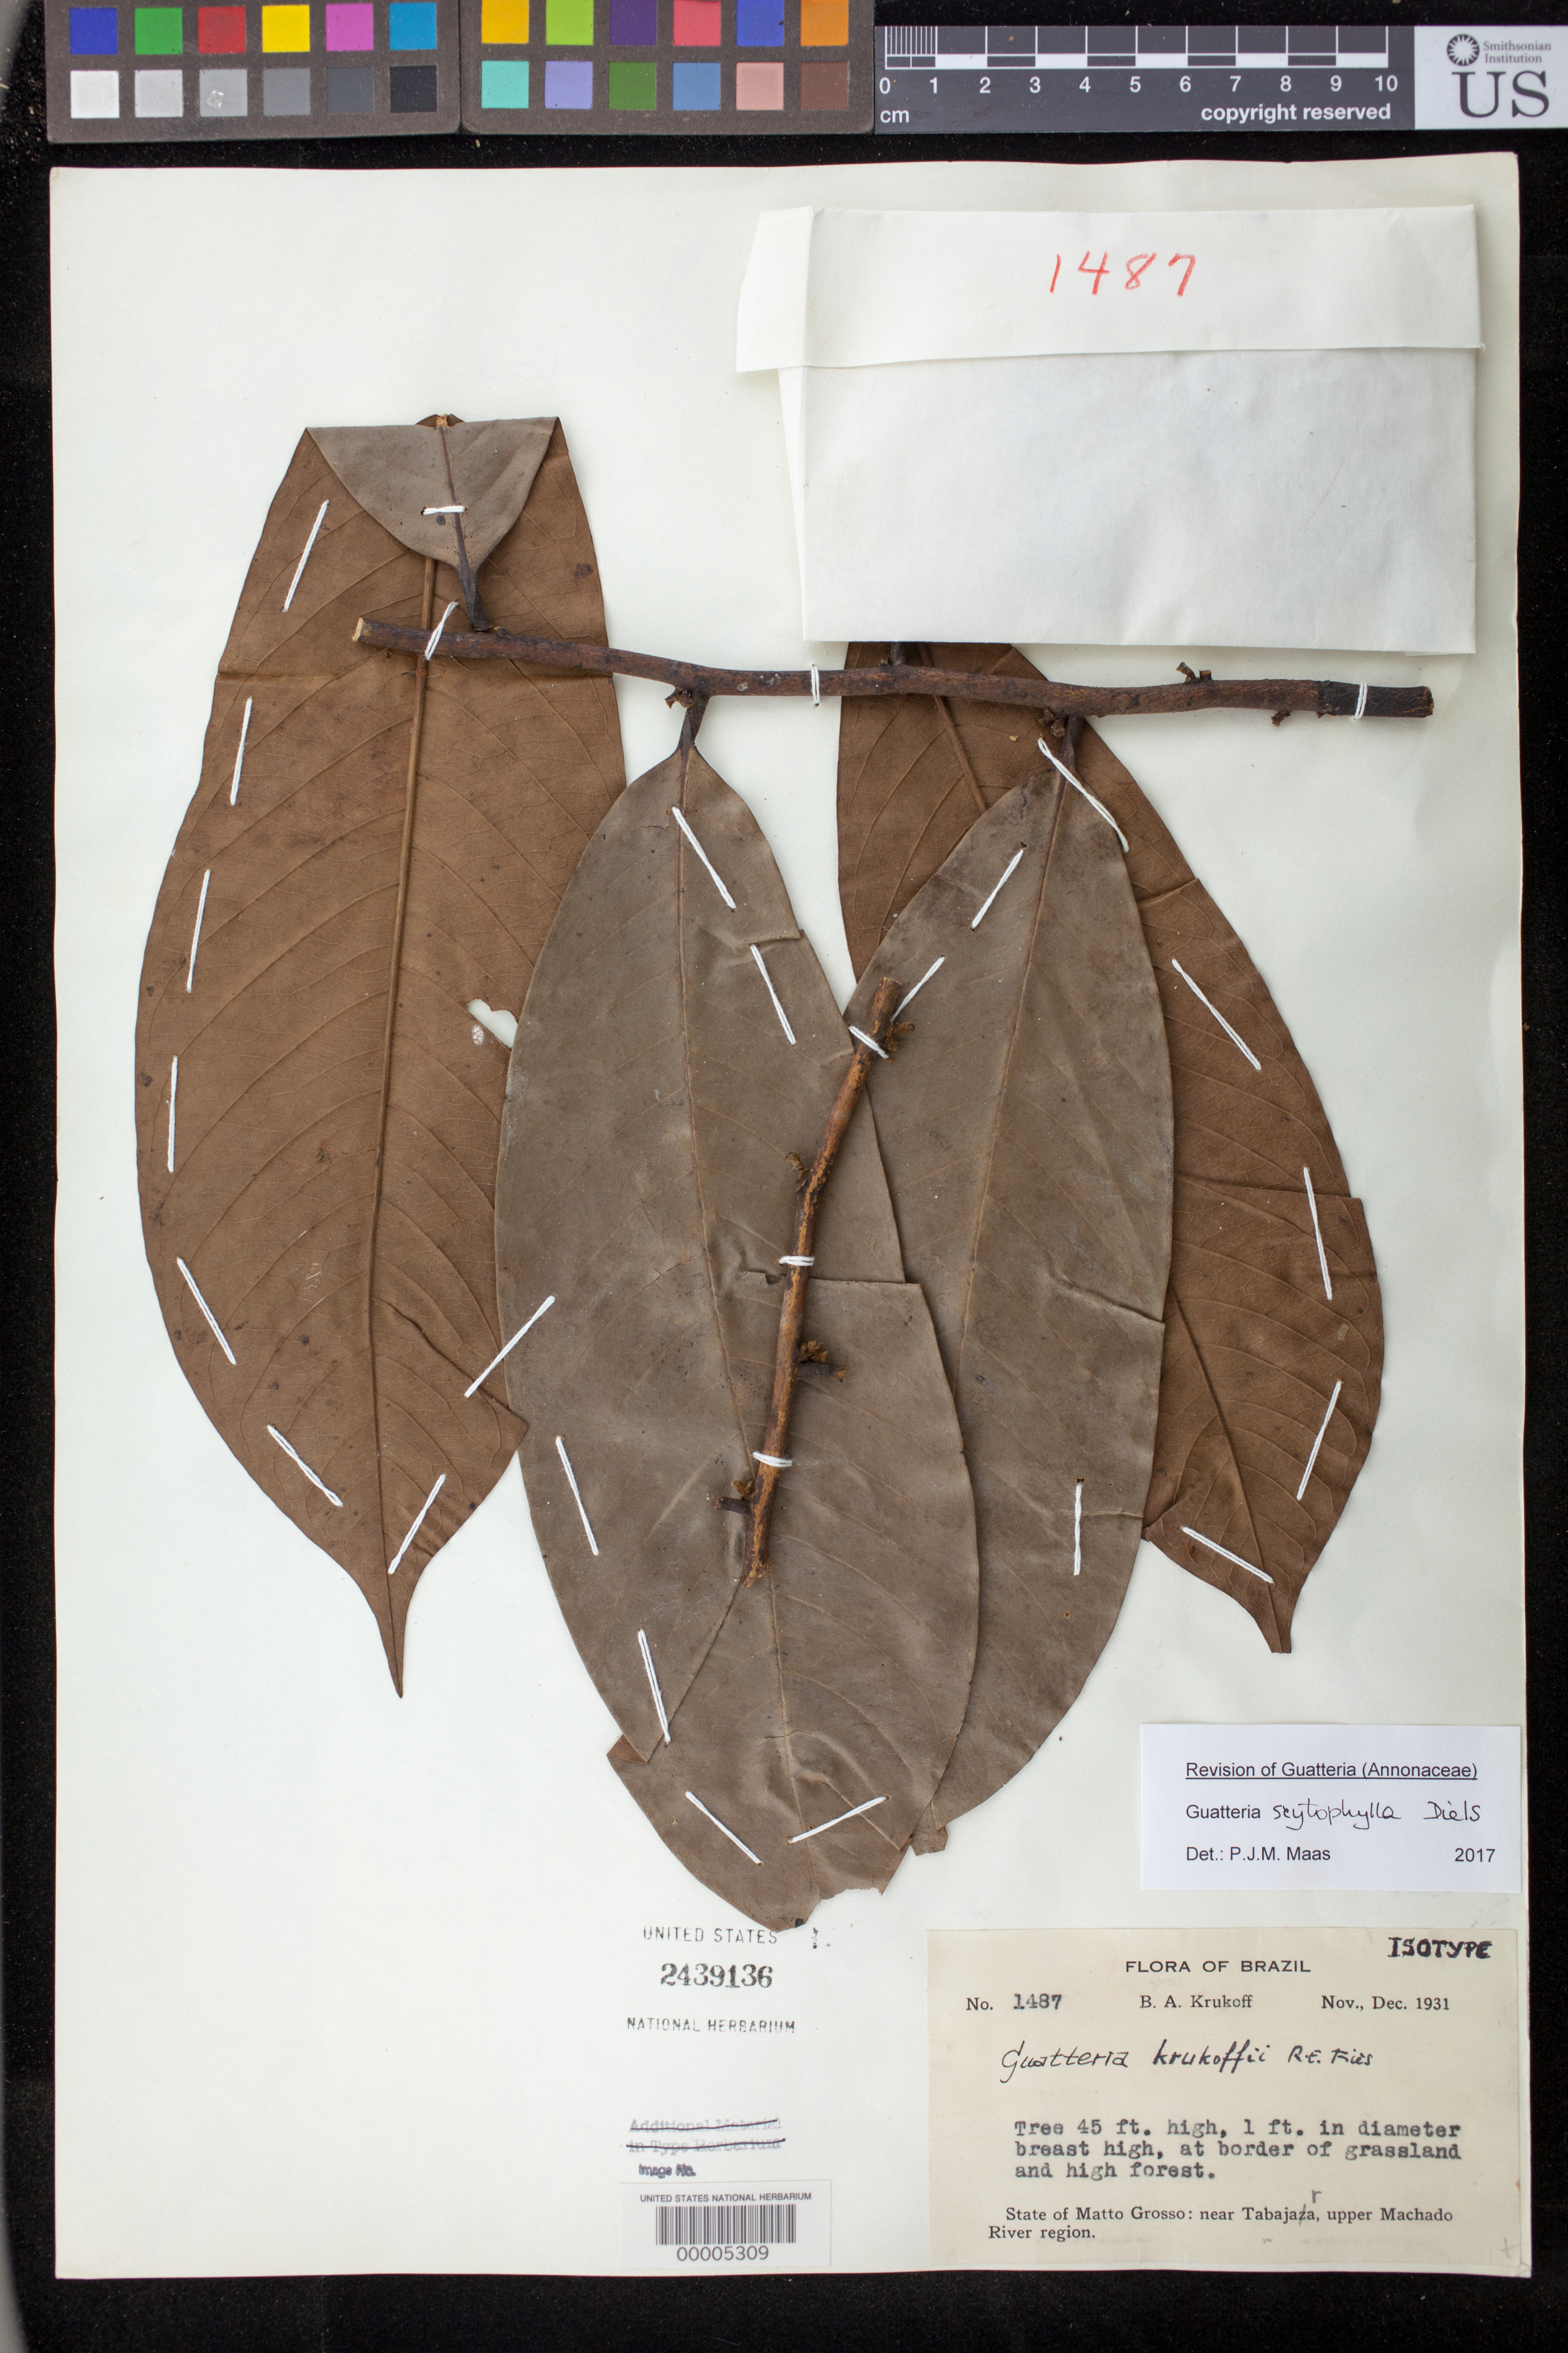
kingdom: Plantae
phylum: Tracheophyta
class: Magnoliopsida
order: Magnoliales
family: Annonaceae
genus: Guatteria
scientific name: Guatteria krukoffii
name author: R.E. Fr.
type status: Isotype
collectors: B. A. Krukoff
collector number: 1487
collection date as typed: Nov 1931 to -- Dec 1931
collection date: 1931-11/1931-12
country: Brazil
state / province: Mato Grosso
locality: Near Tabajara, upper Machado River region.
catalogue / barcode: US 2439136